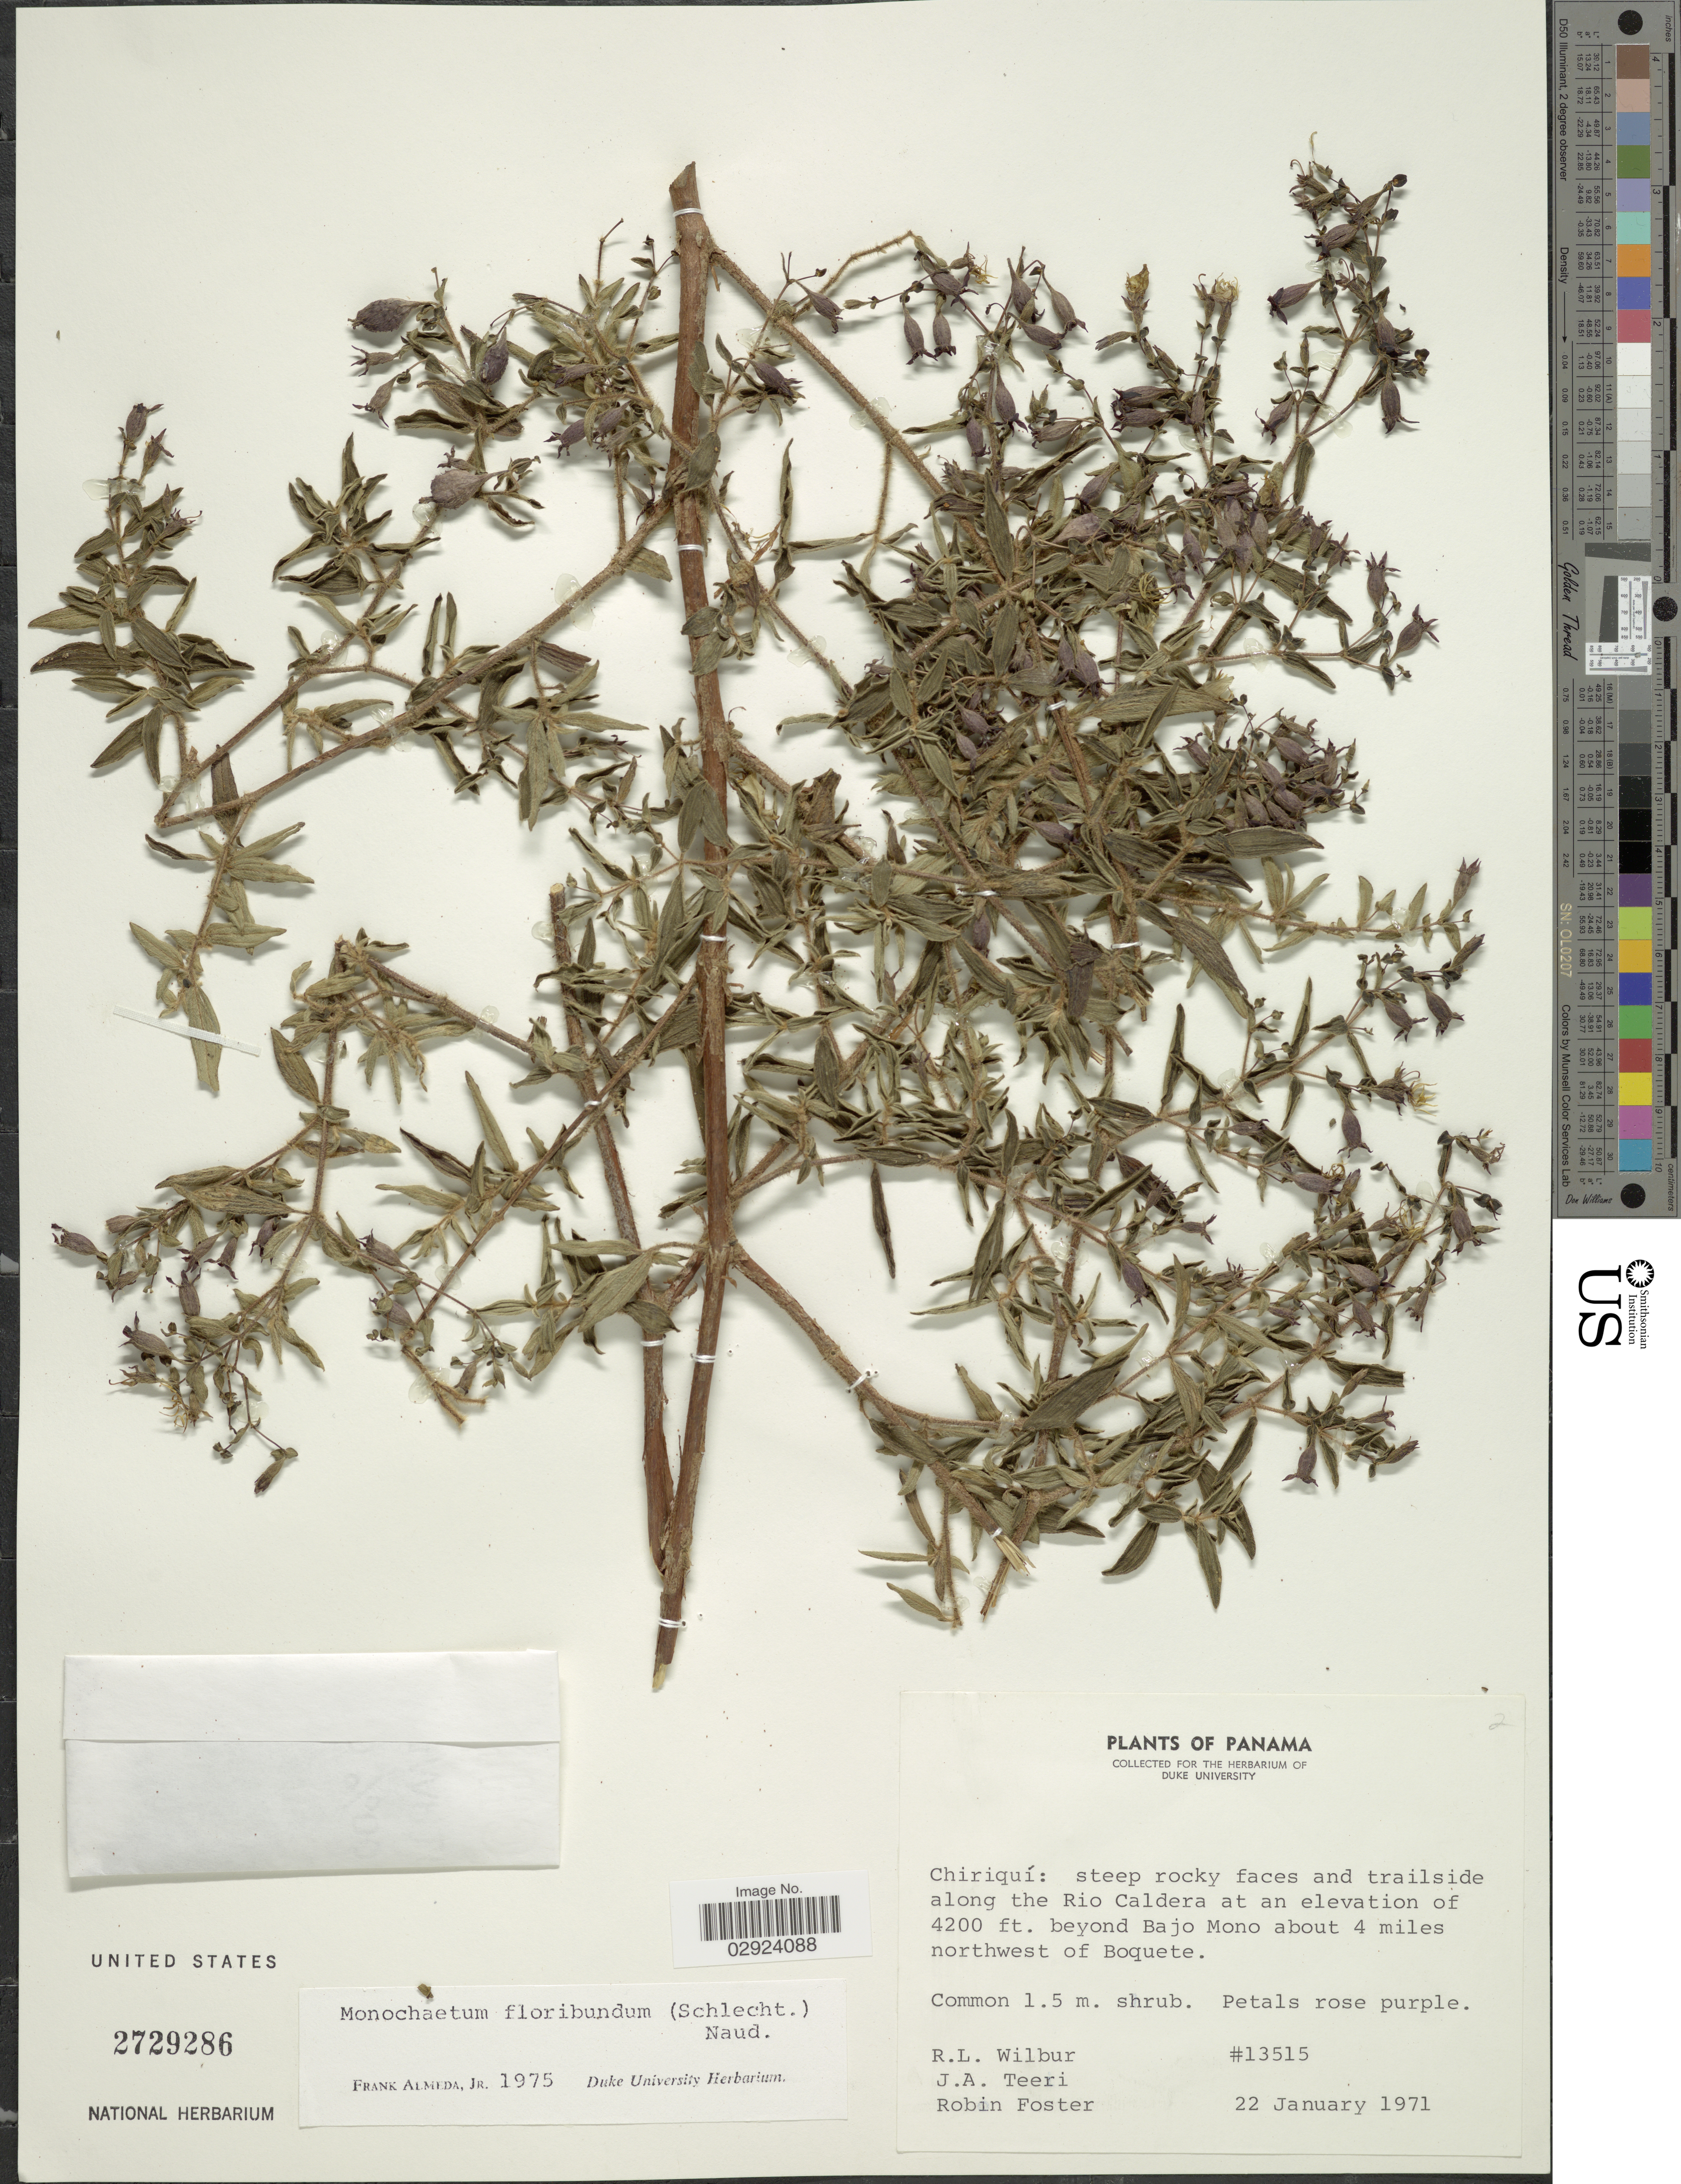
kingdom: Plantae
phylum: Tracheophyta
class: Magnoliopsida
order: Myrtales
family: Melastomataceae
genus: Monochaetum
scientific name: Monochaetum floribundum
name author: (Schltdl.) Naudin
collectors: R. L. Wilbur, J. Teeri & R. B. Foster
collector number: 13515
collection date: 1971-01-22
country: Panama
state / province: Chiriqui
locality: Steep rocky faces and trailside along the Rio Caldera, beyond Bajo Mono about 4 miles northwest of Boquete.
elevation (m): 1280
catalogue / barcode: US 2729286